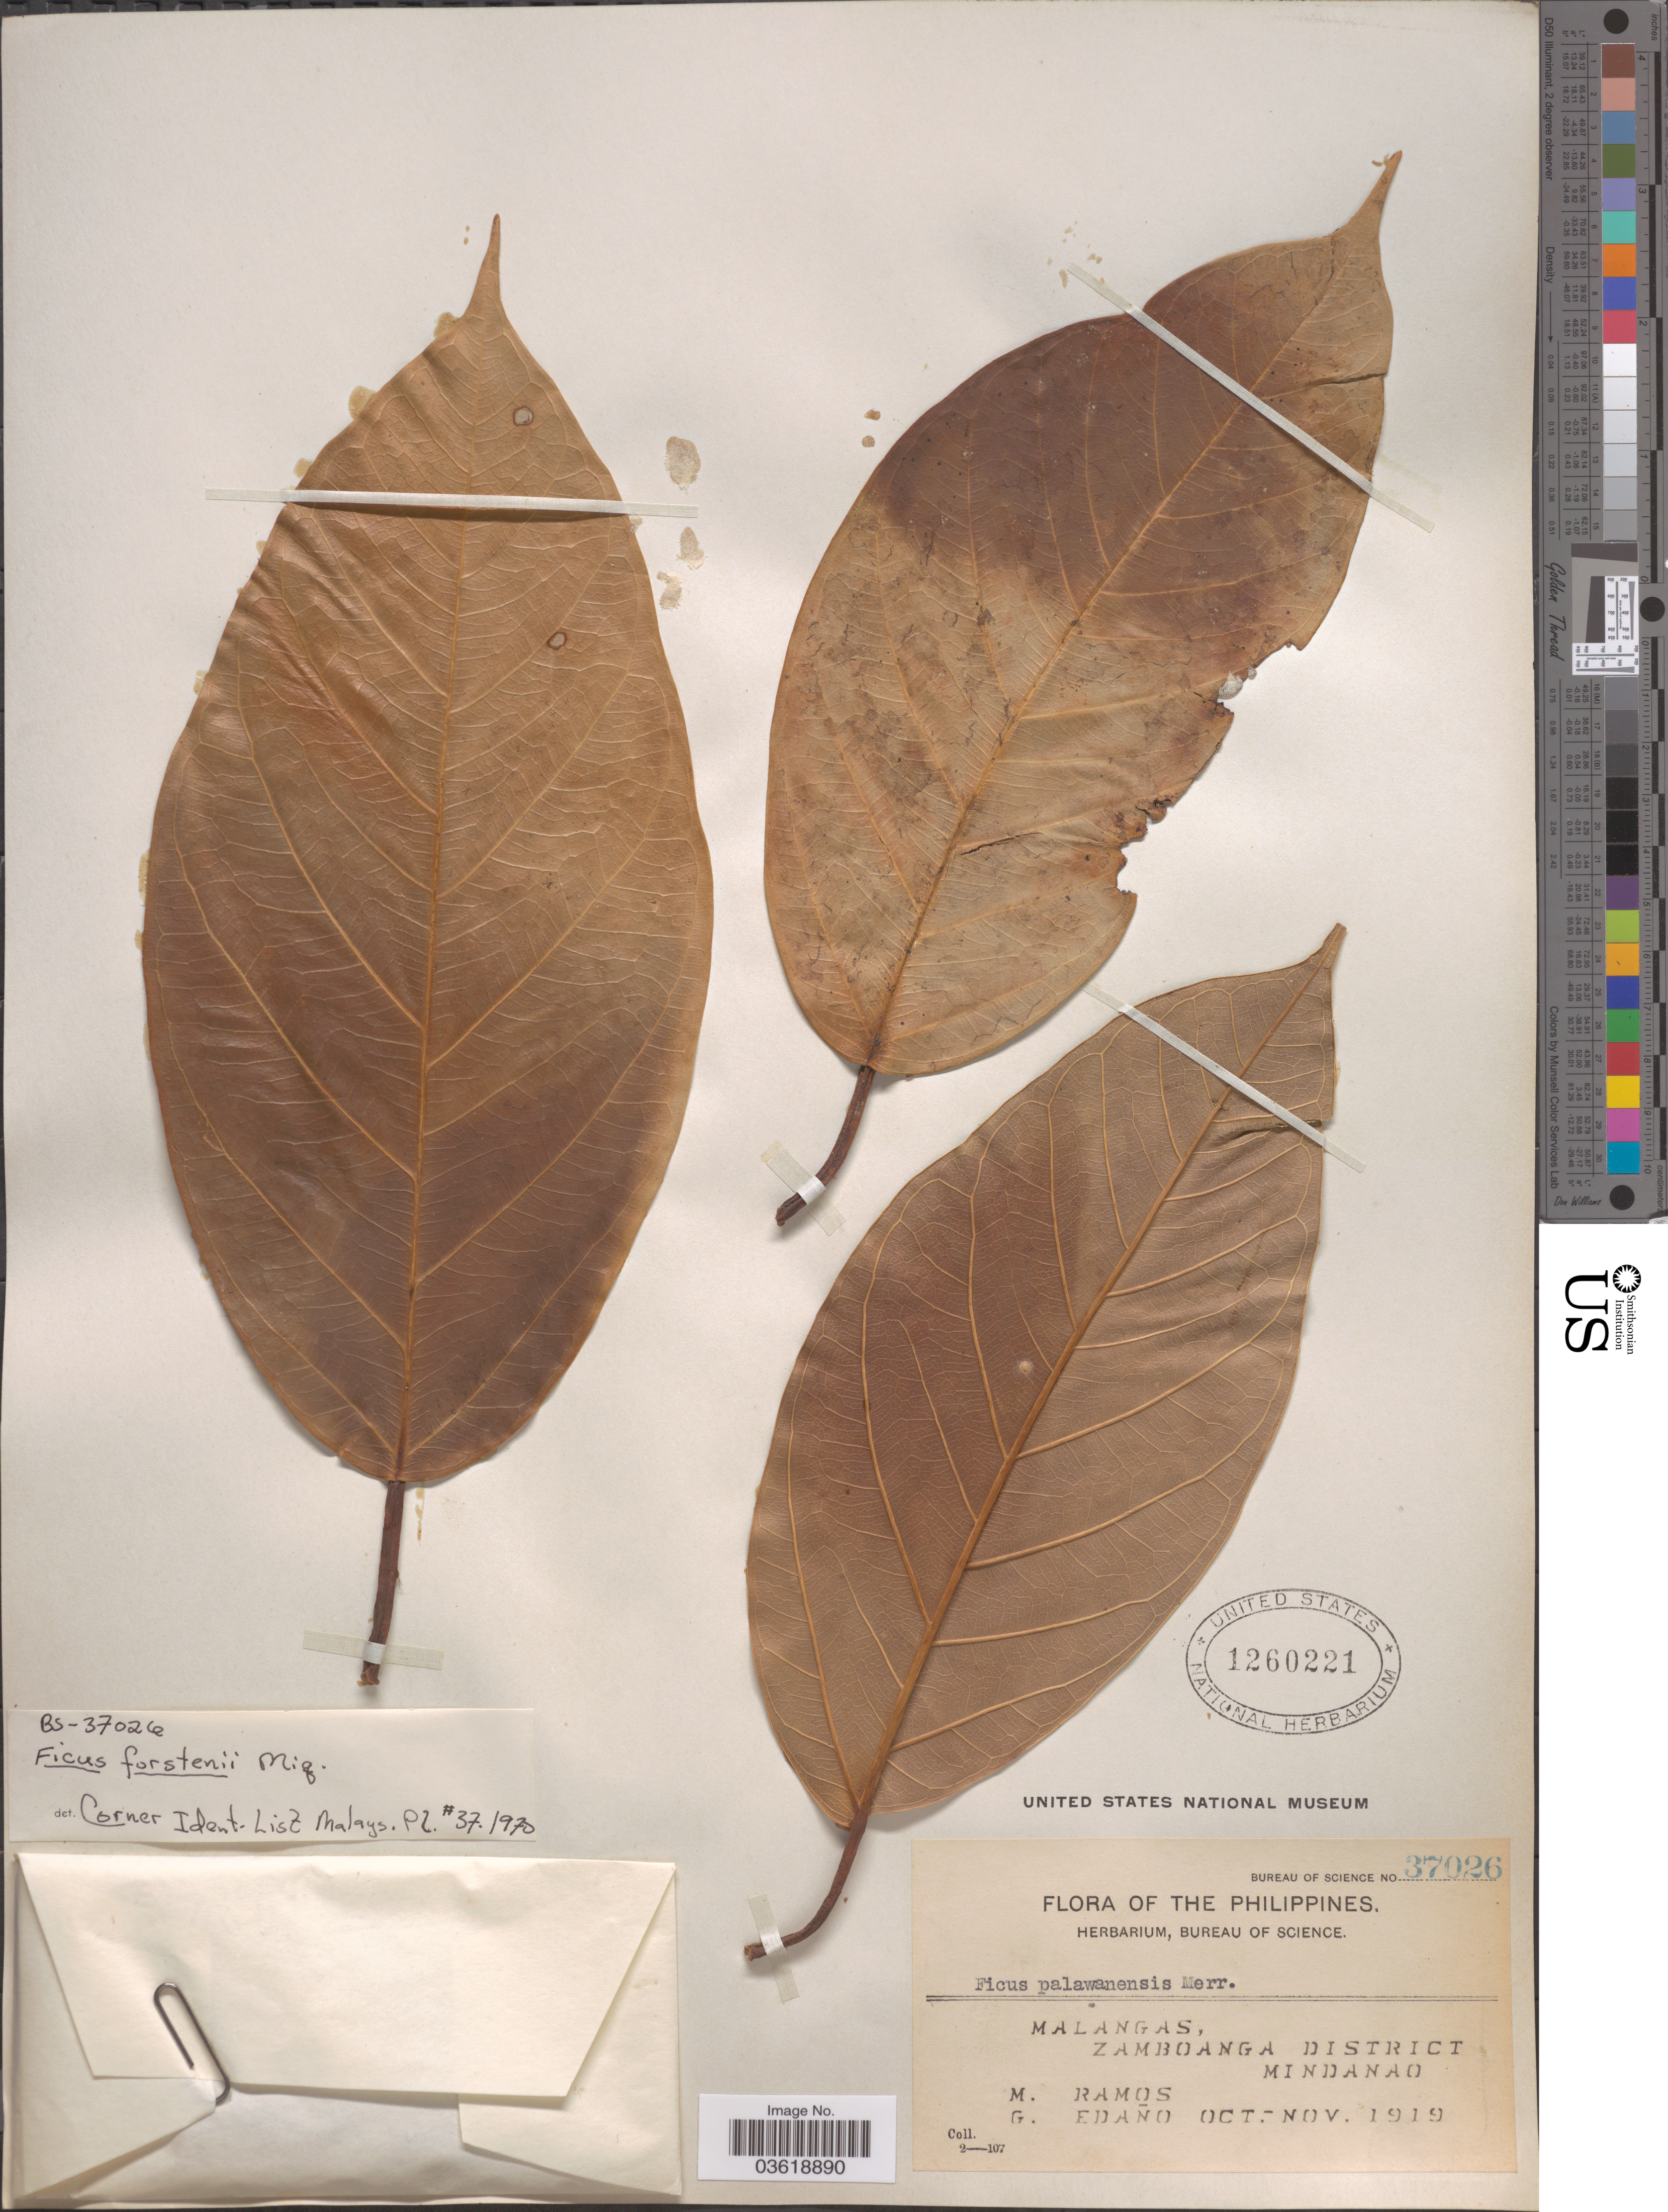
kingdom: Plantae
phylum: Tracheophyta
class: Magnoliopsida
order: Rosales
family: Moraceae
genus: Ficus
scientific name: Ficus forstenii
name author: Miq.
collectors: M. Ramos & G. Edaño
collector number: Bureau of Science 37026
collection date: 1919-10/1919-11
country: Philippines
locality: Malangas, Zamboanga District. Mindanao.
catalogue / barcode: US 1260221